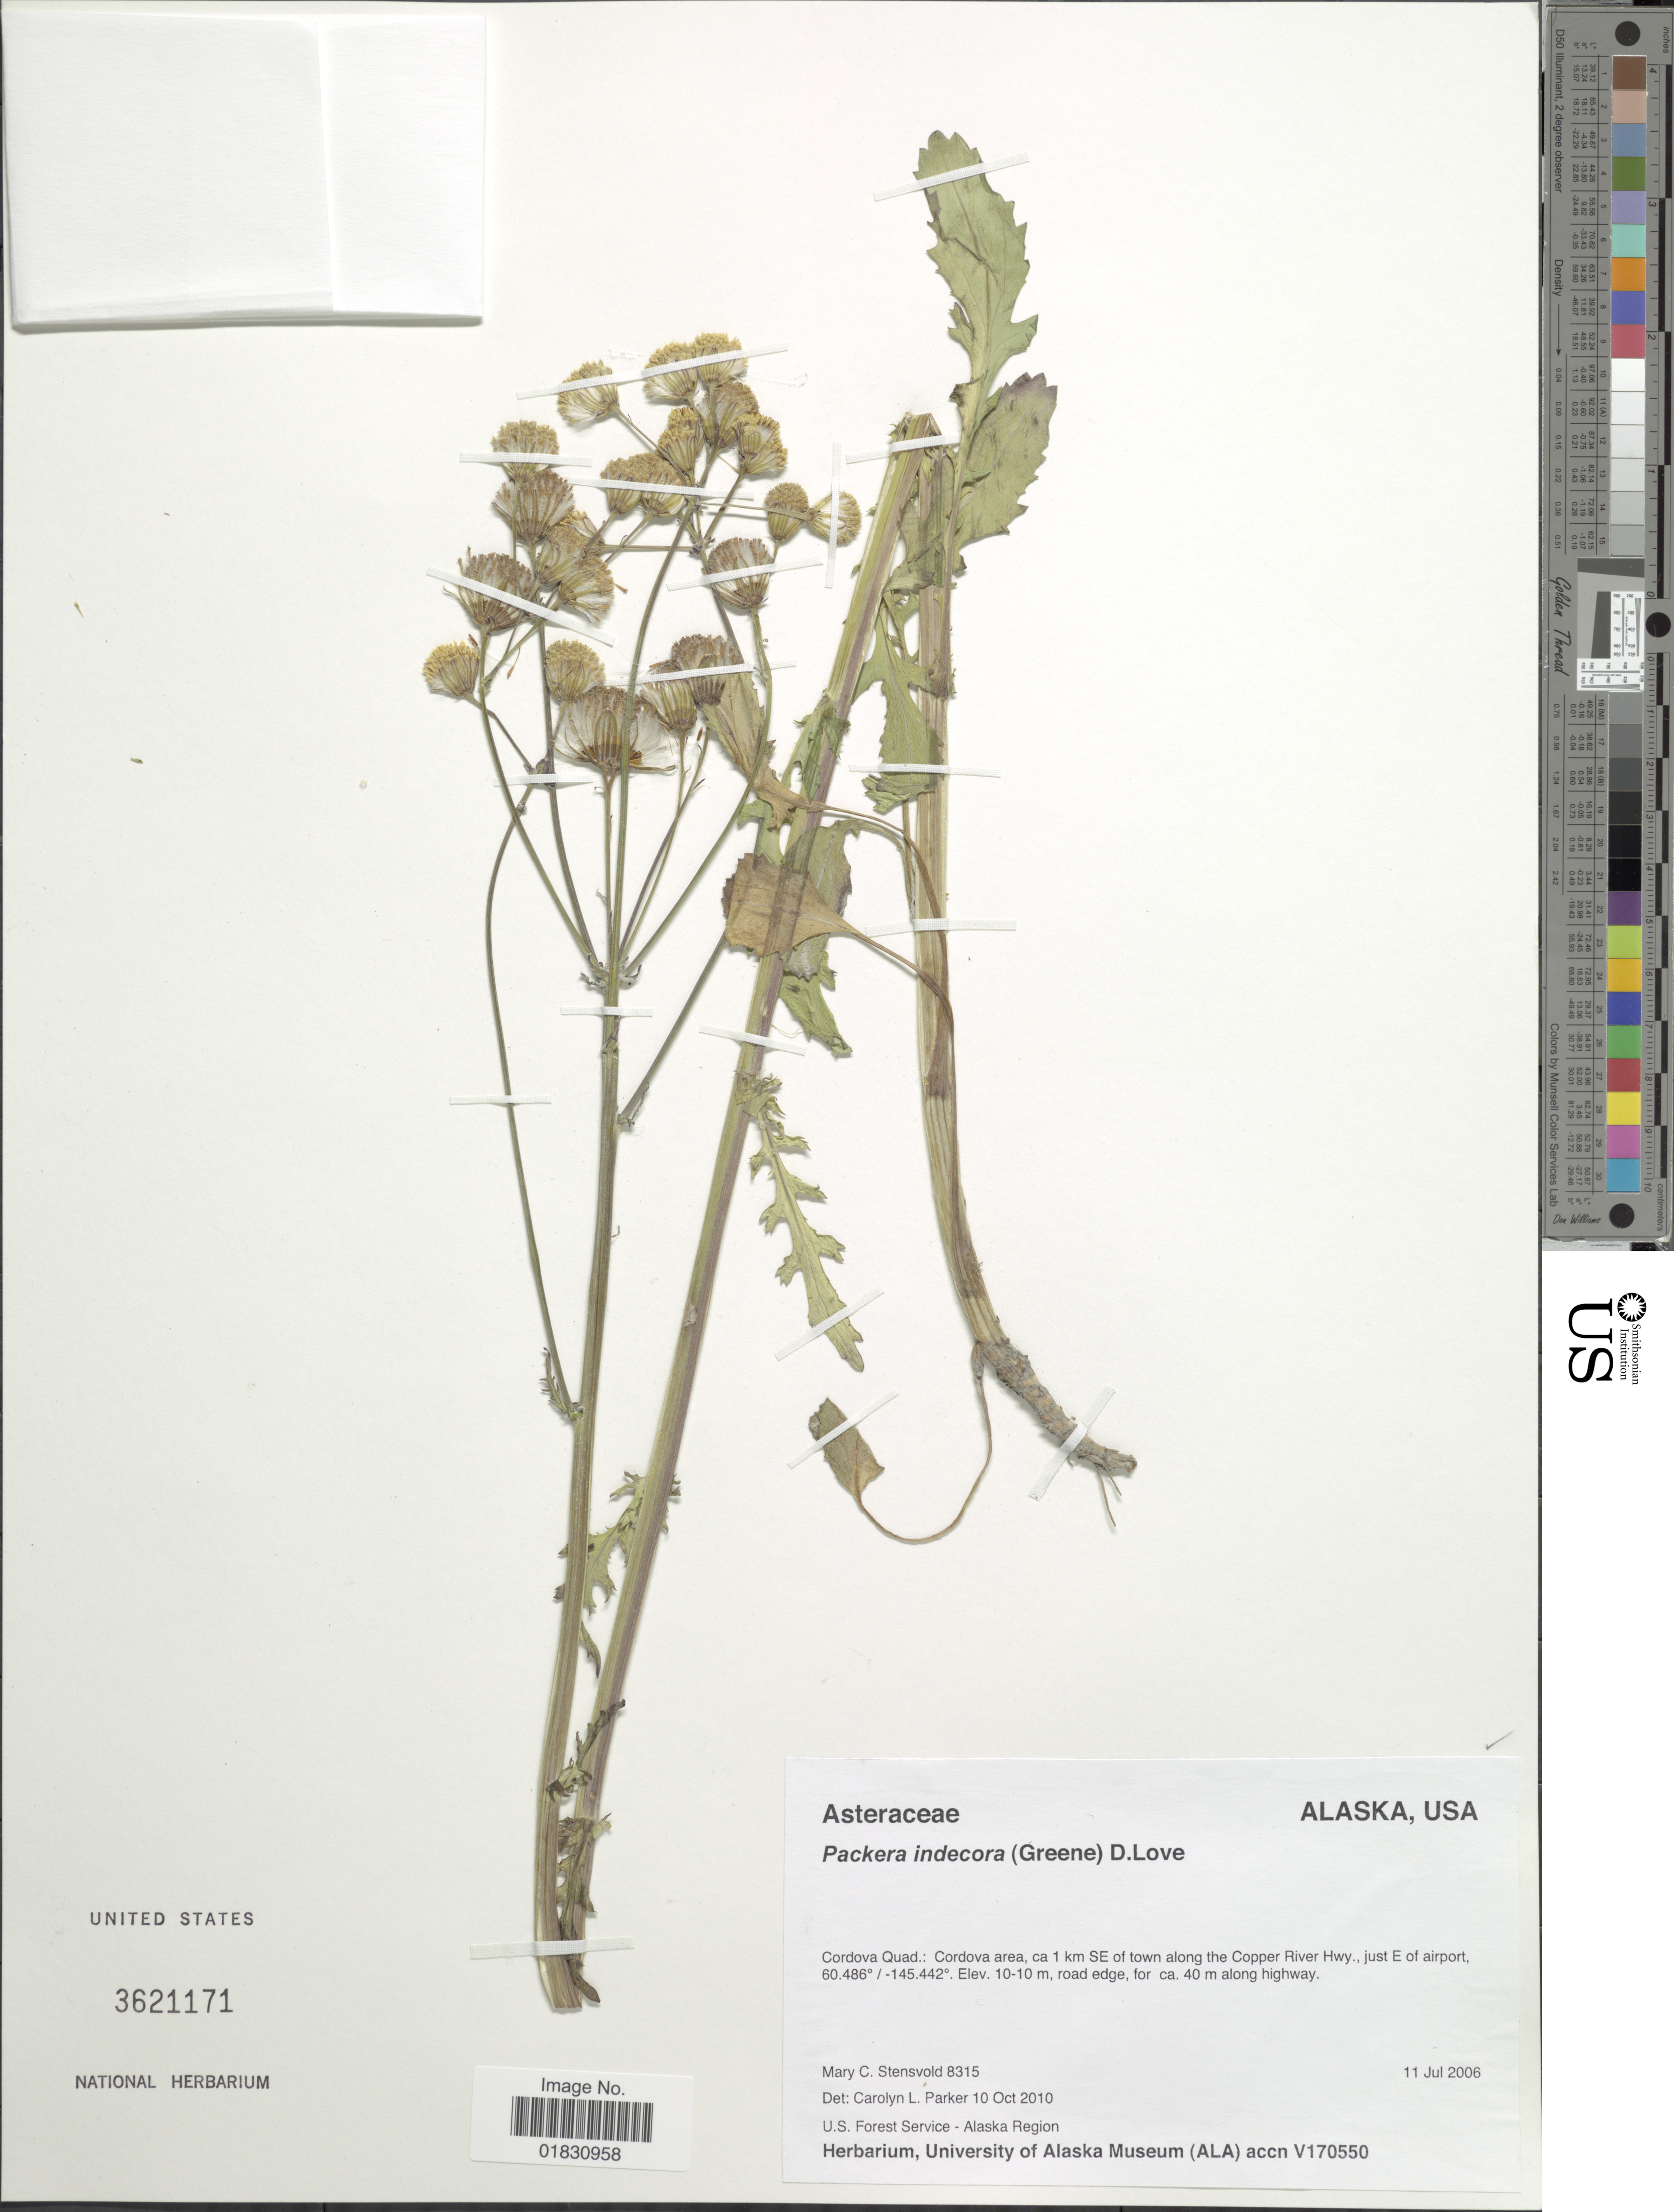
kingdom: Plantae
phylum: Tracheophyta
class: Magnoliopsida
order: Asterales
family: Asteraceae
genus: Packera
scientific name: Packera indecora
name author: (Greene) Á. Löve & D. Löve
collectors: M. Stensvold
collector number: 8315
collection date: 2010-10-10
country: United States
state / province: Alaska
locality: Cordova Quad: Cordova area, 1 km SE of town along the Copper River Hwy., just E of airport, road edge, for 40 m along highway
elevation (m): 10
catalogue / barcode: US 3621171